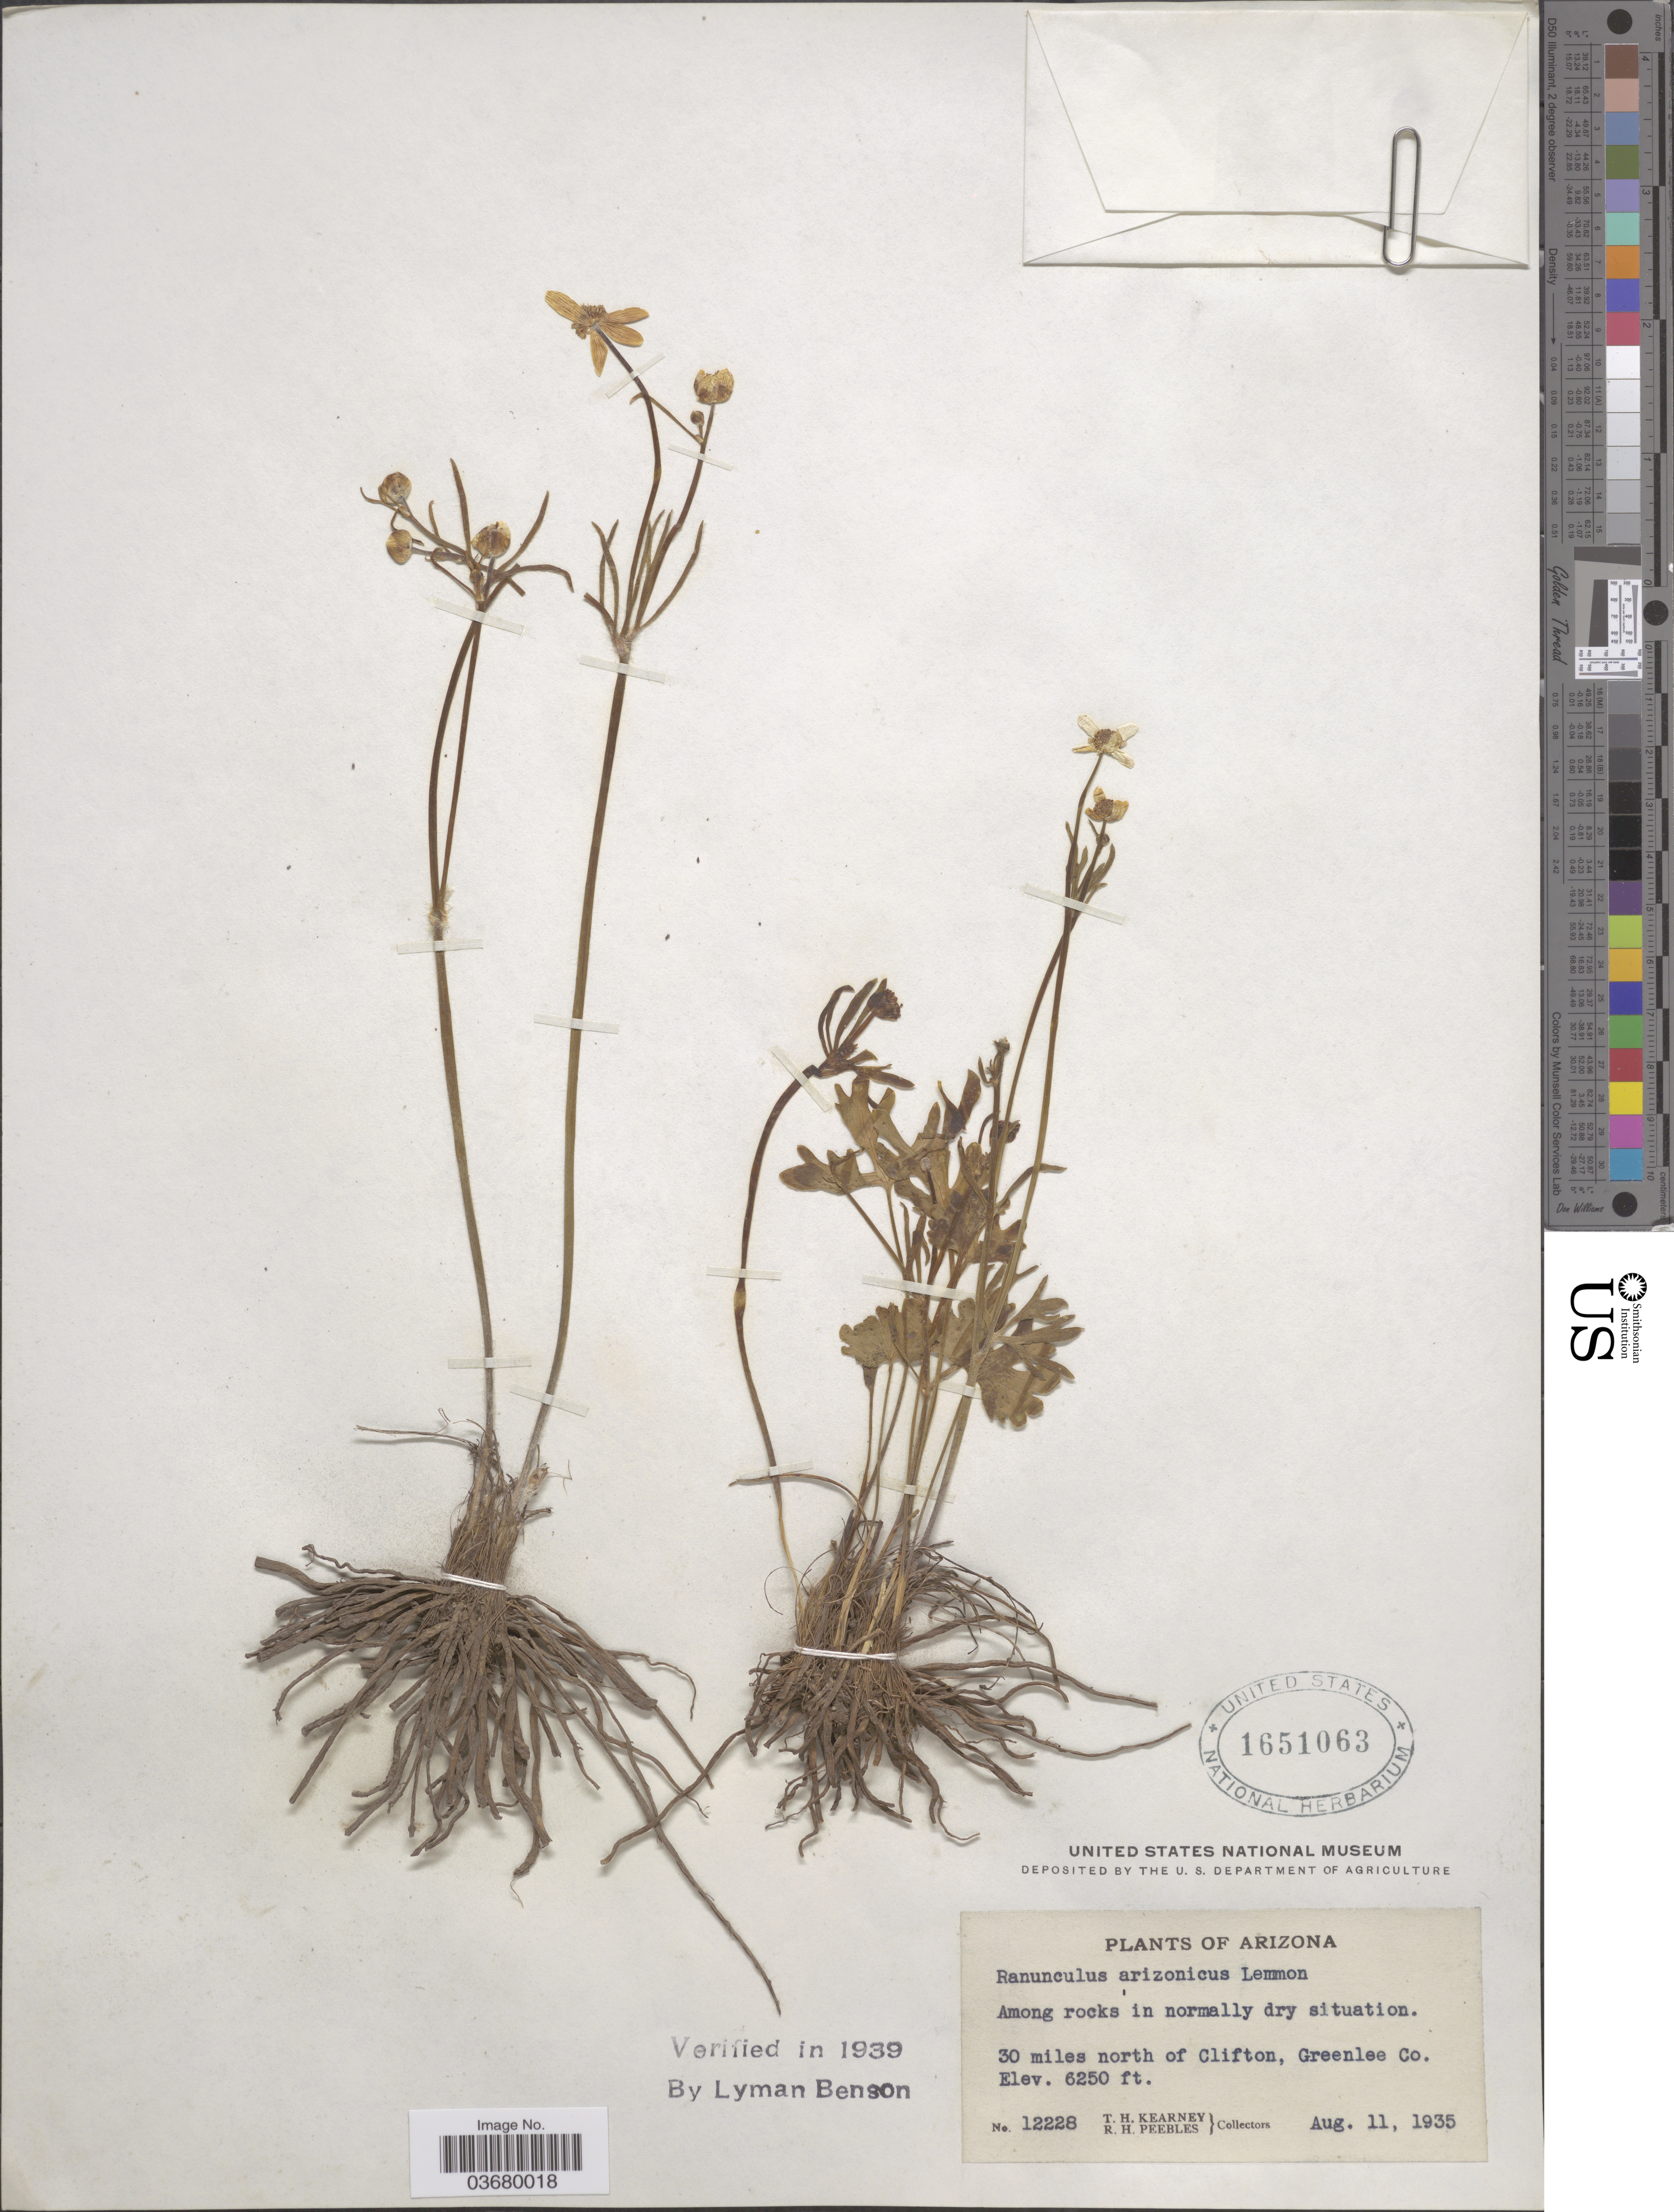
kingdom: Plantae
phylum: Tracheophyta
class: Magnoliopsida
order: Ranunculales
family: Ranunculaceae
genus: Ranunculus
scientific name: Ranunculus arizonicus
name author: Lemmon ex A. Gray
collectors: T. H. Kearney & R. H. Peebles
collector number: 12228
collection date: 1935-08-11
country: United States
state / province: Arizona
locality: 30 miles north of Clifton, Greenlee Co.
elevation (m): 1905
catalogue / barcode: US 1651063